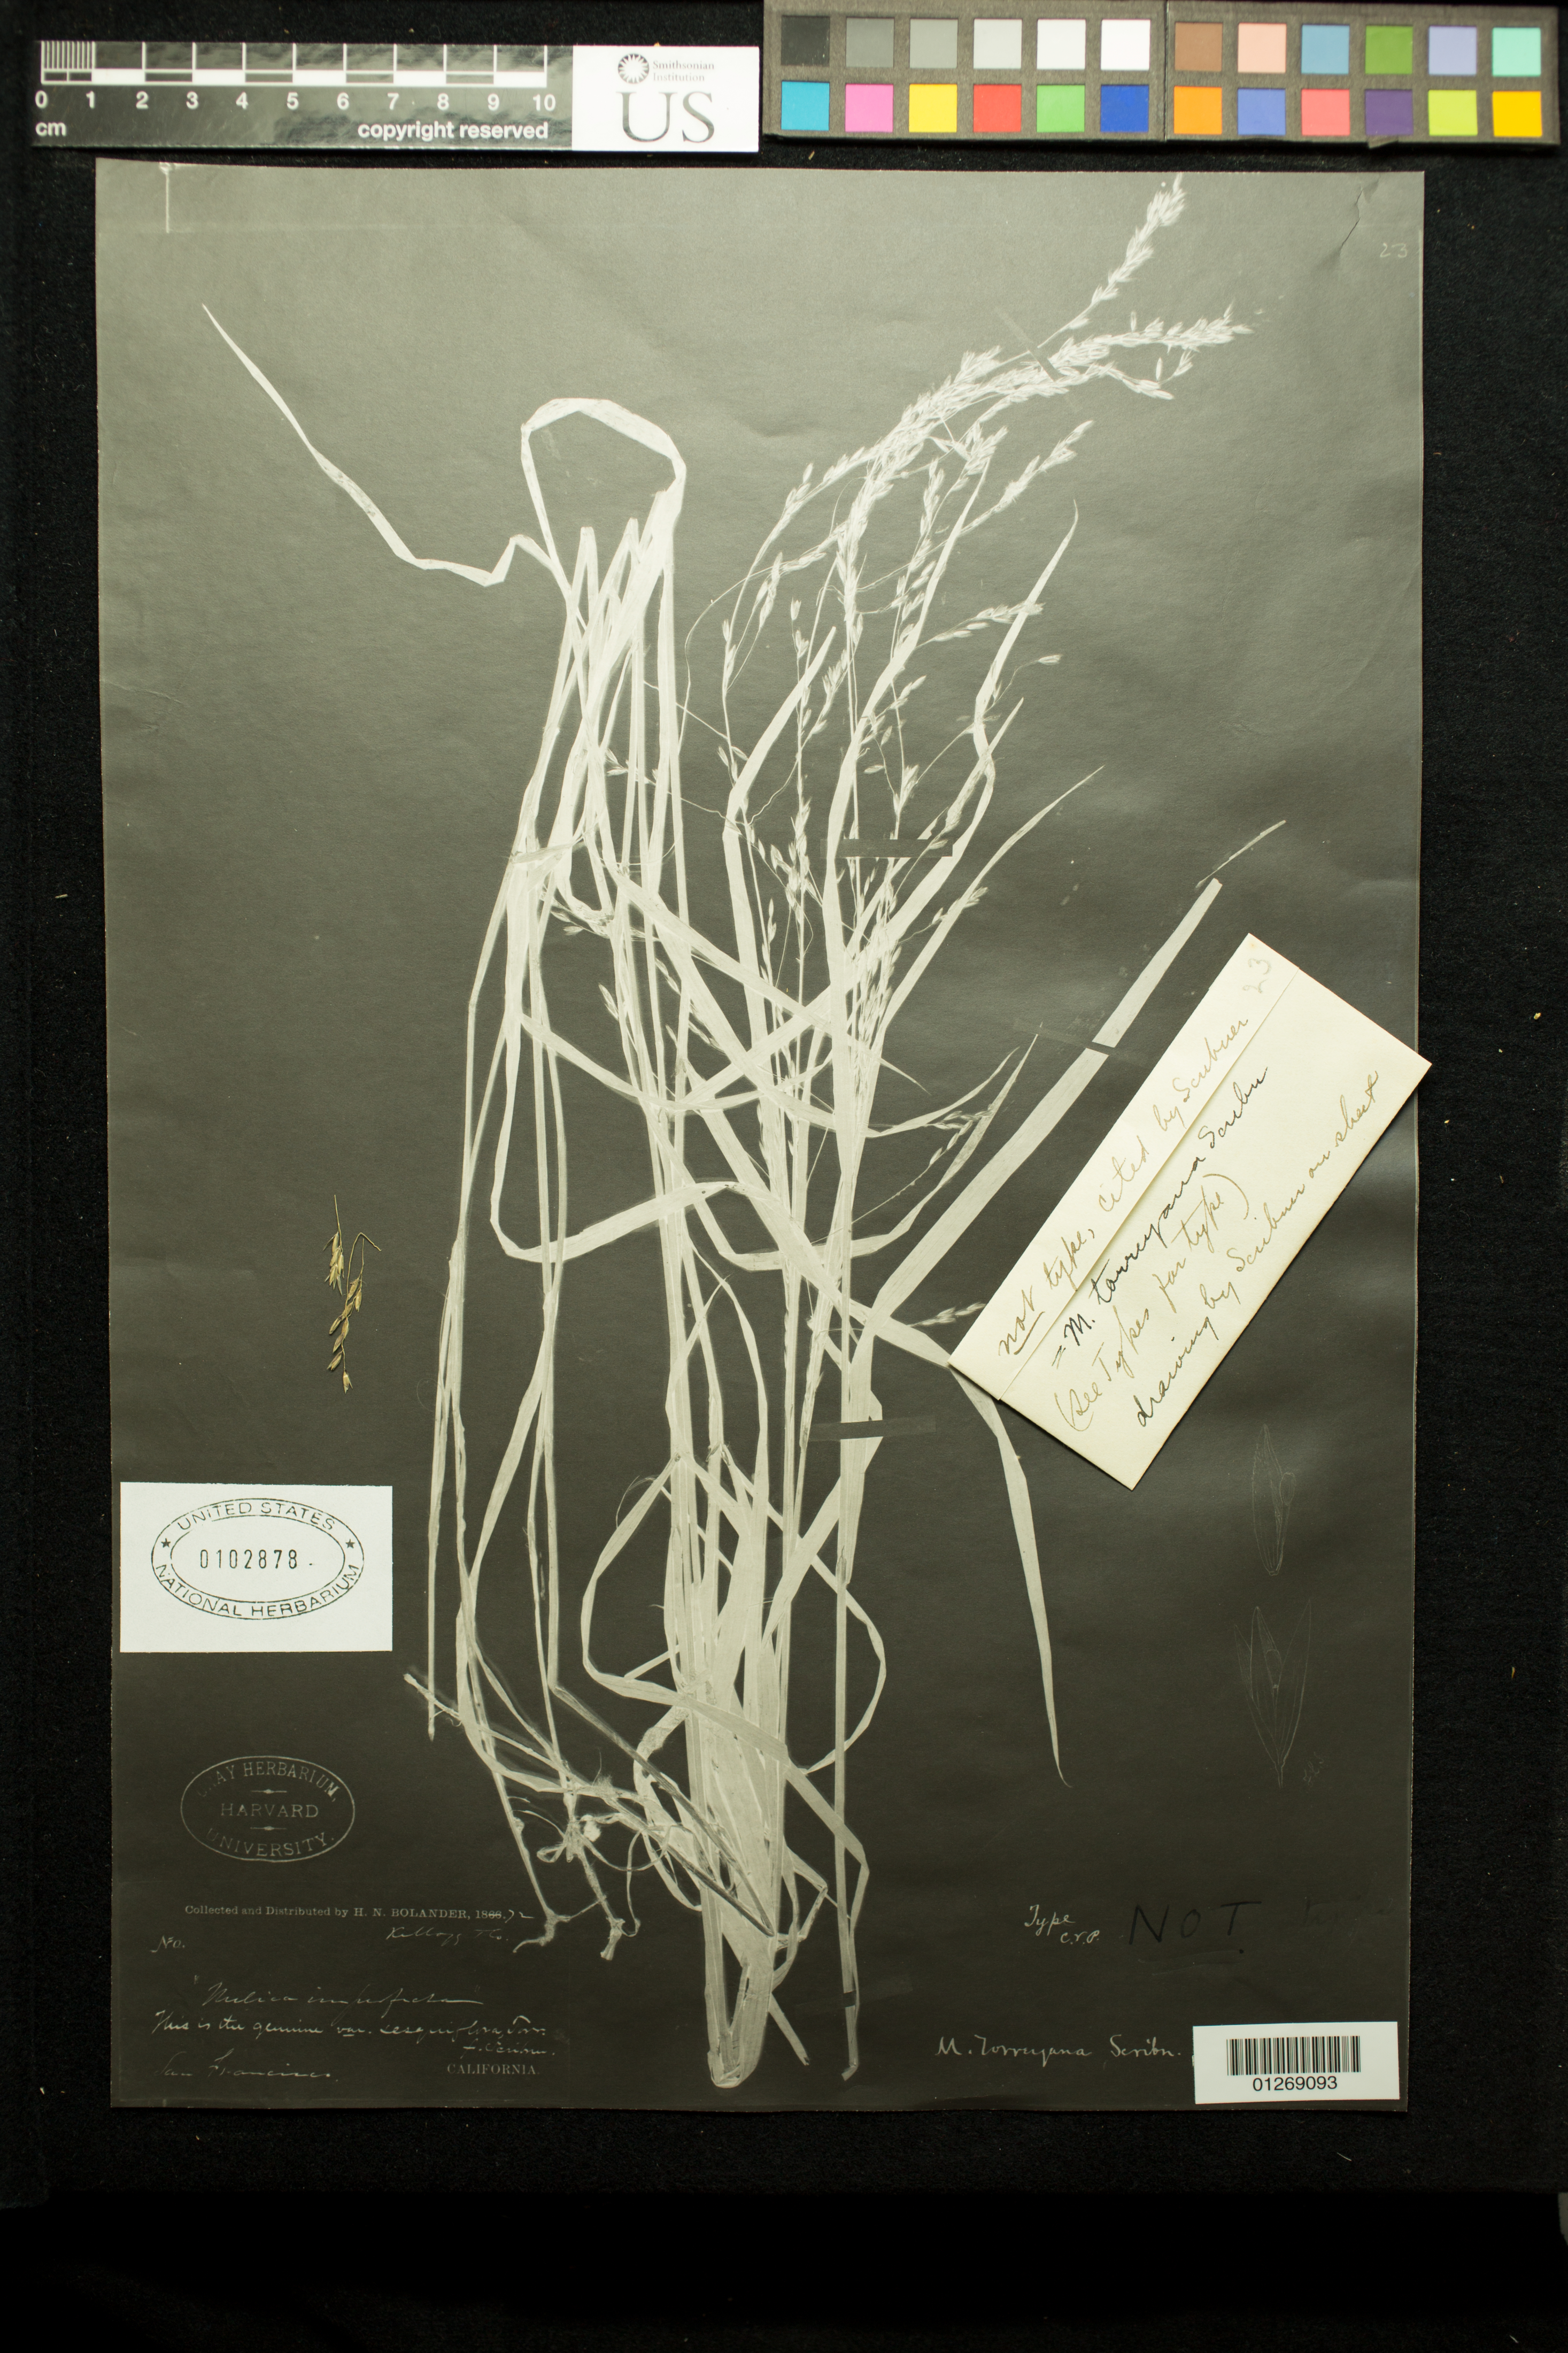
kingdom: Plantae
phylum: Tracheophyta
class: Liliopsida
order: Poales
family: Poaceae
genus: Melica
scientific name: Melica torreyana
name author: Scribn.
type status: Isosyntype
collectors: H. Bolander & A. Kellogg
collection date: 1872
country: United States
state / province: California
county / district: San Francisco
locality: San Francisco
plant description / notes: Photostat and fragmentary material of type (?) specimen ex herb. Gray (GH/HUH). As cited (effectively typified?) by Boyle (1945), "Type. San Francisco, California, H.N. Bolander, Kellogg and Co. 1872. The type is presumably in the U.S. National Herbarium."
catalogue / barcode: US 102878